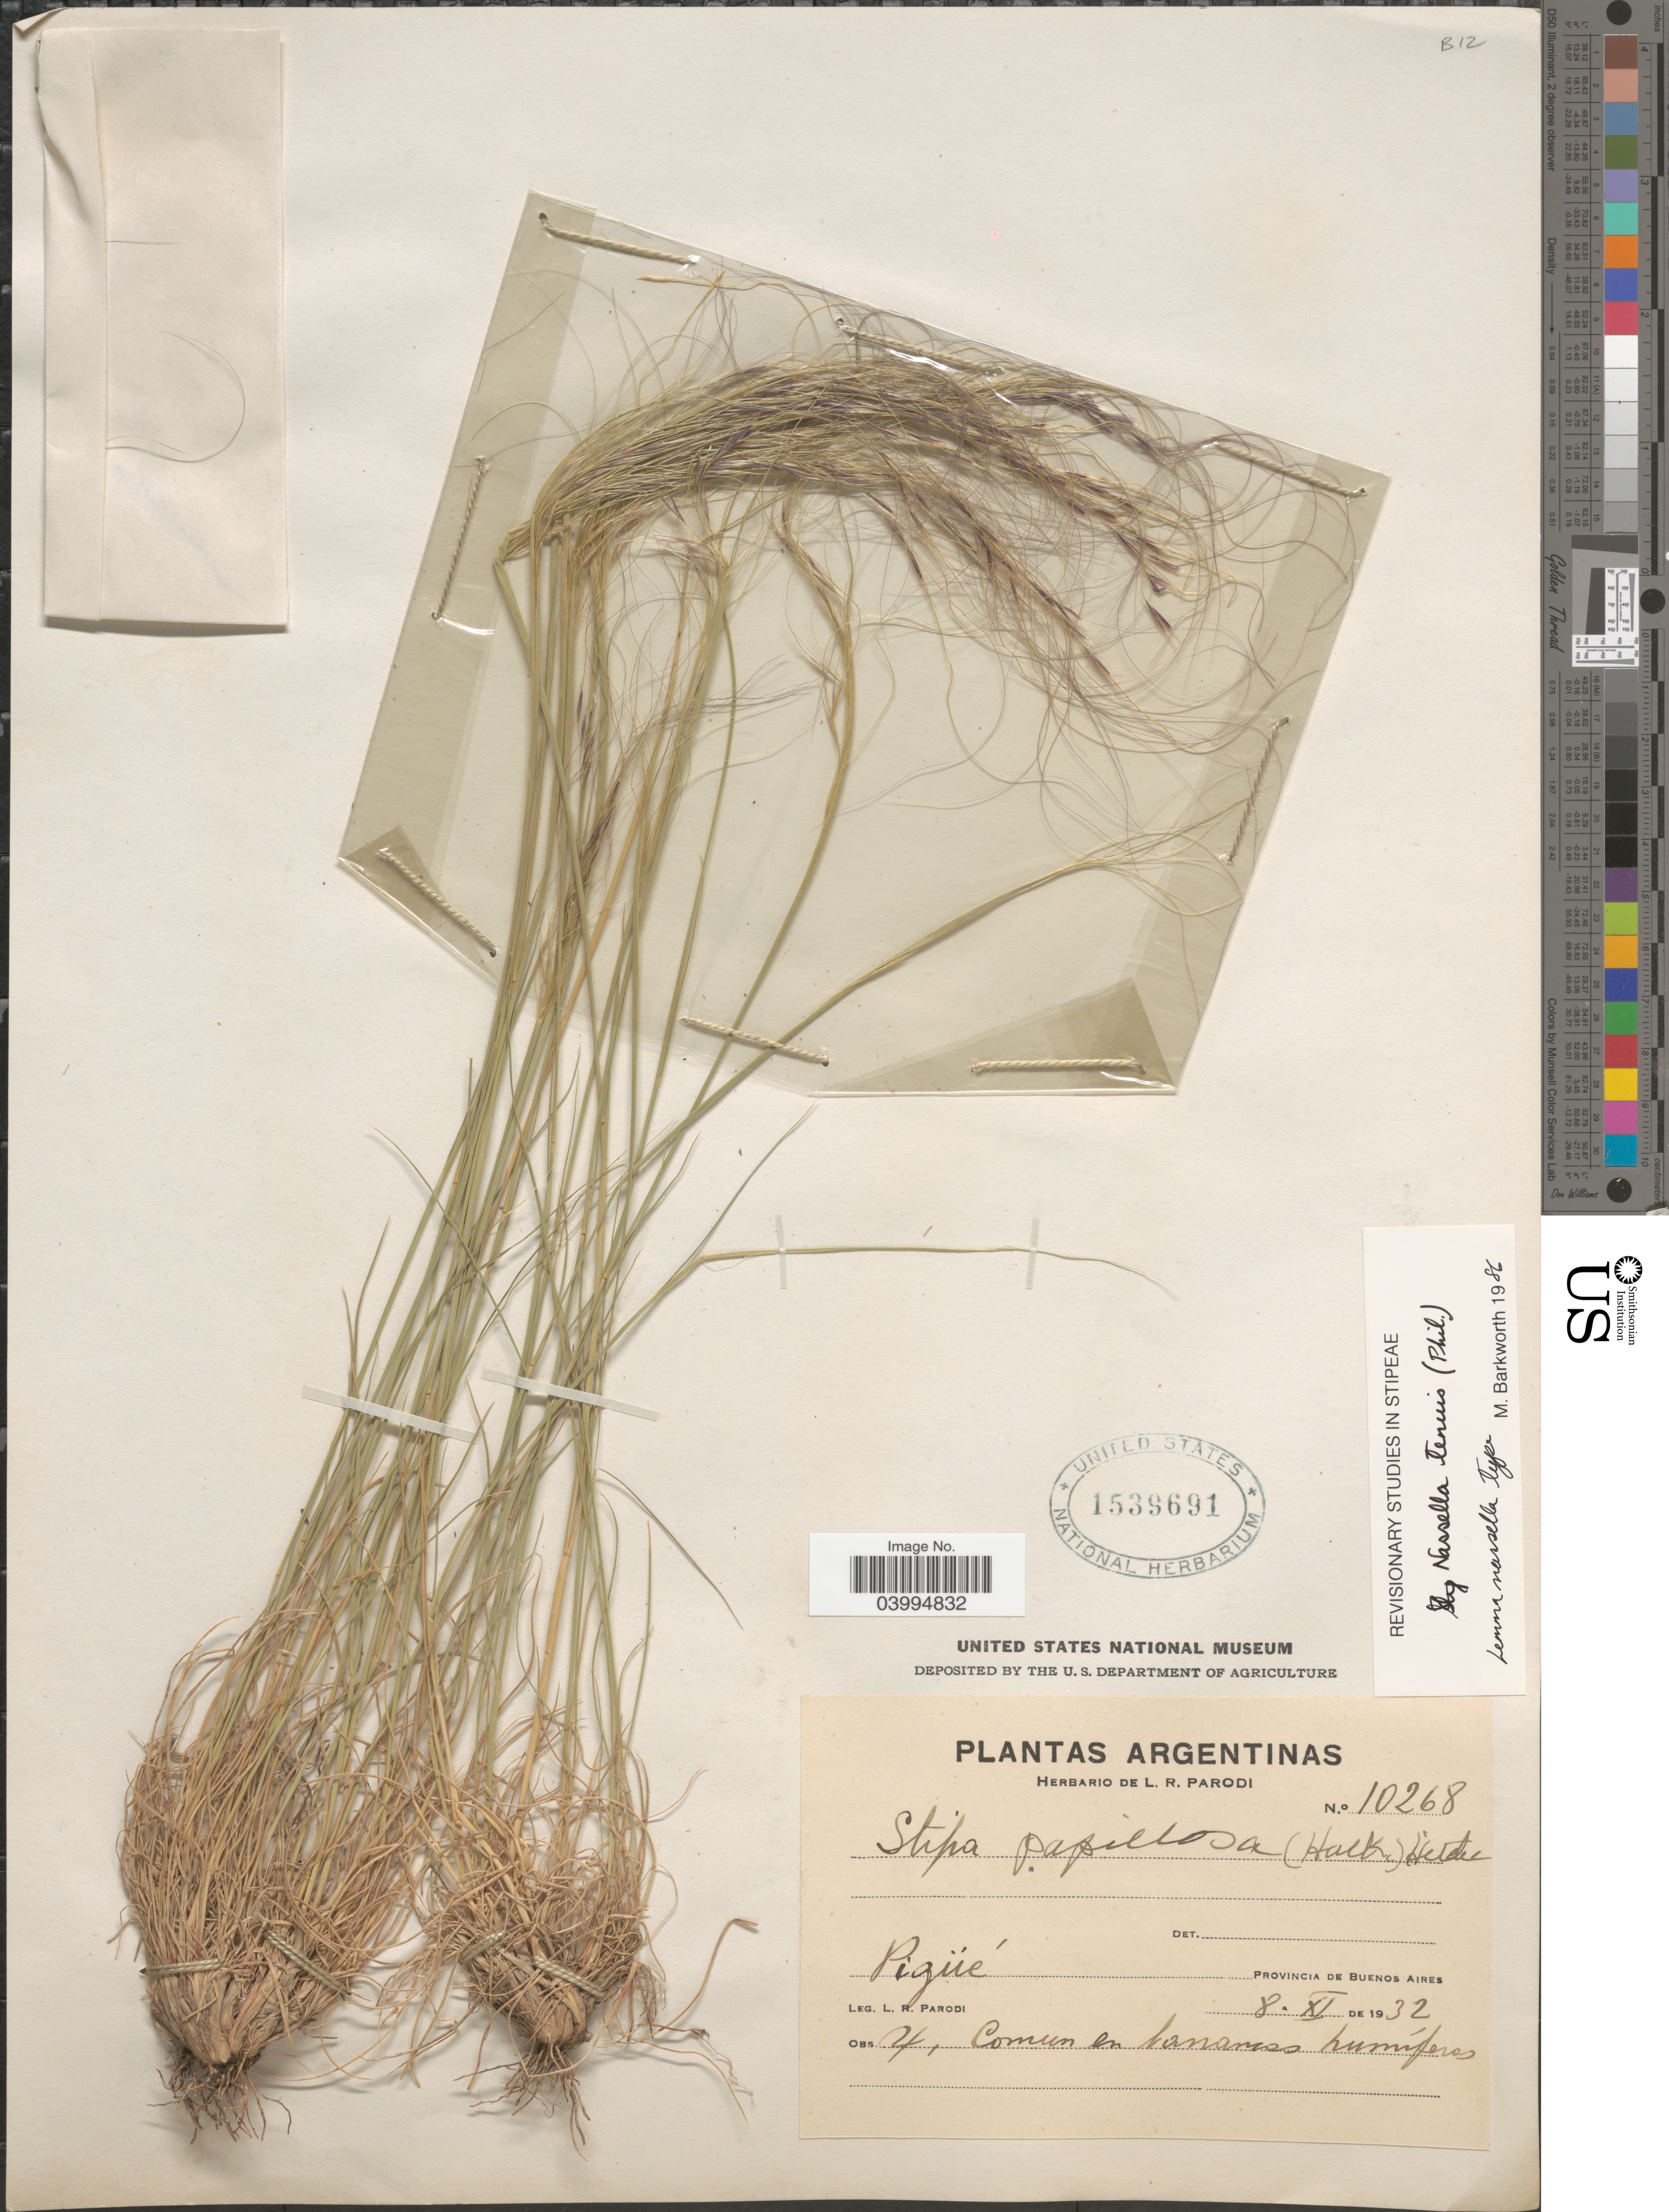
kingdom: Plantae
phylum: Tracheophyta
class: Liliopsida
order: Poales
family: Poaceae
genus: Nassella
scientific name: Nassella tenuis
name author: (Phil.) Barkworth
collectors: L. R. Parodi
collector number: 10268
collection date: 1932-11-08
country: Argentina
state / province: Buenos Aires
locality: Piqüé.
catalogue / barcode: US 1539691